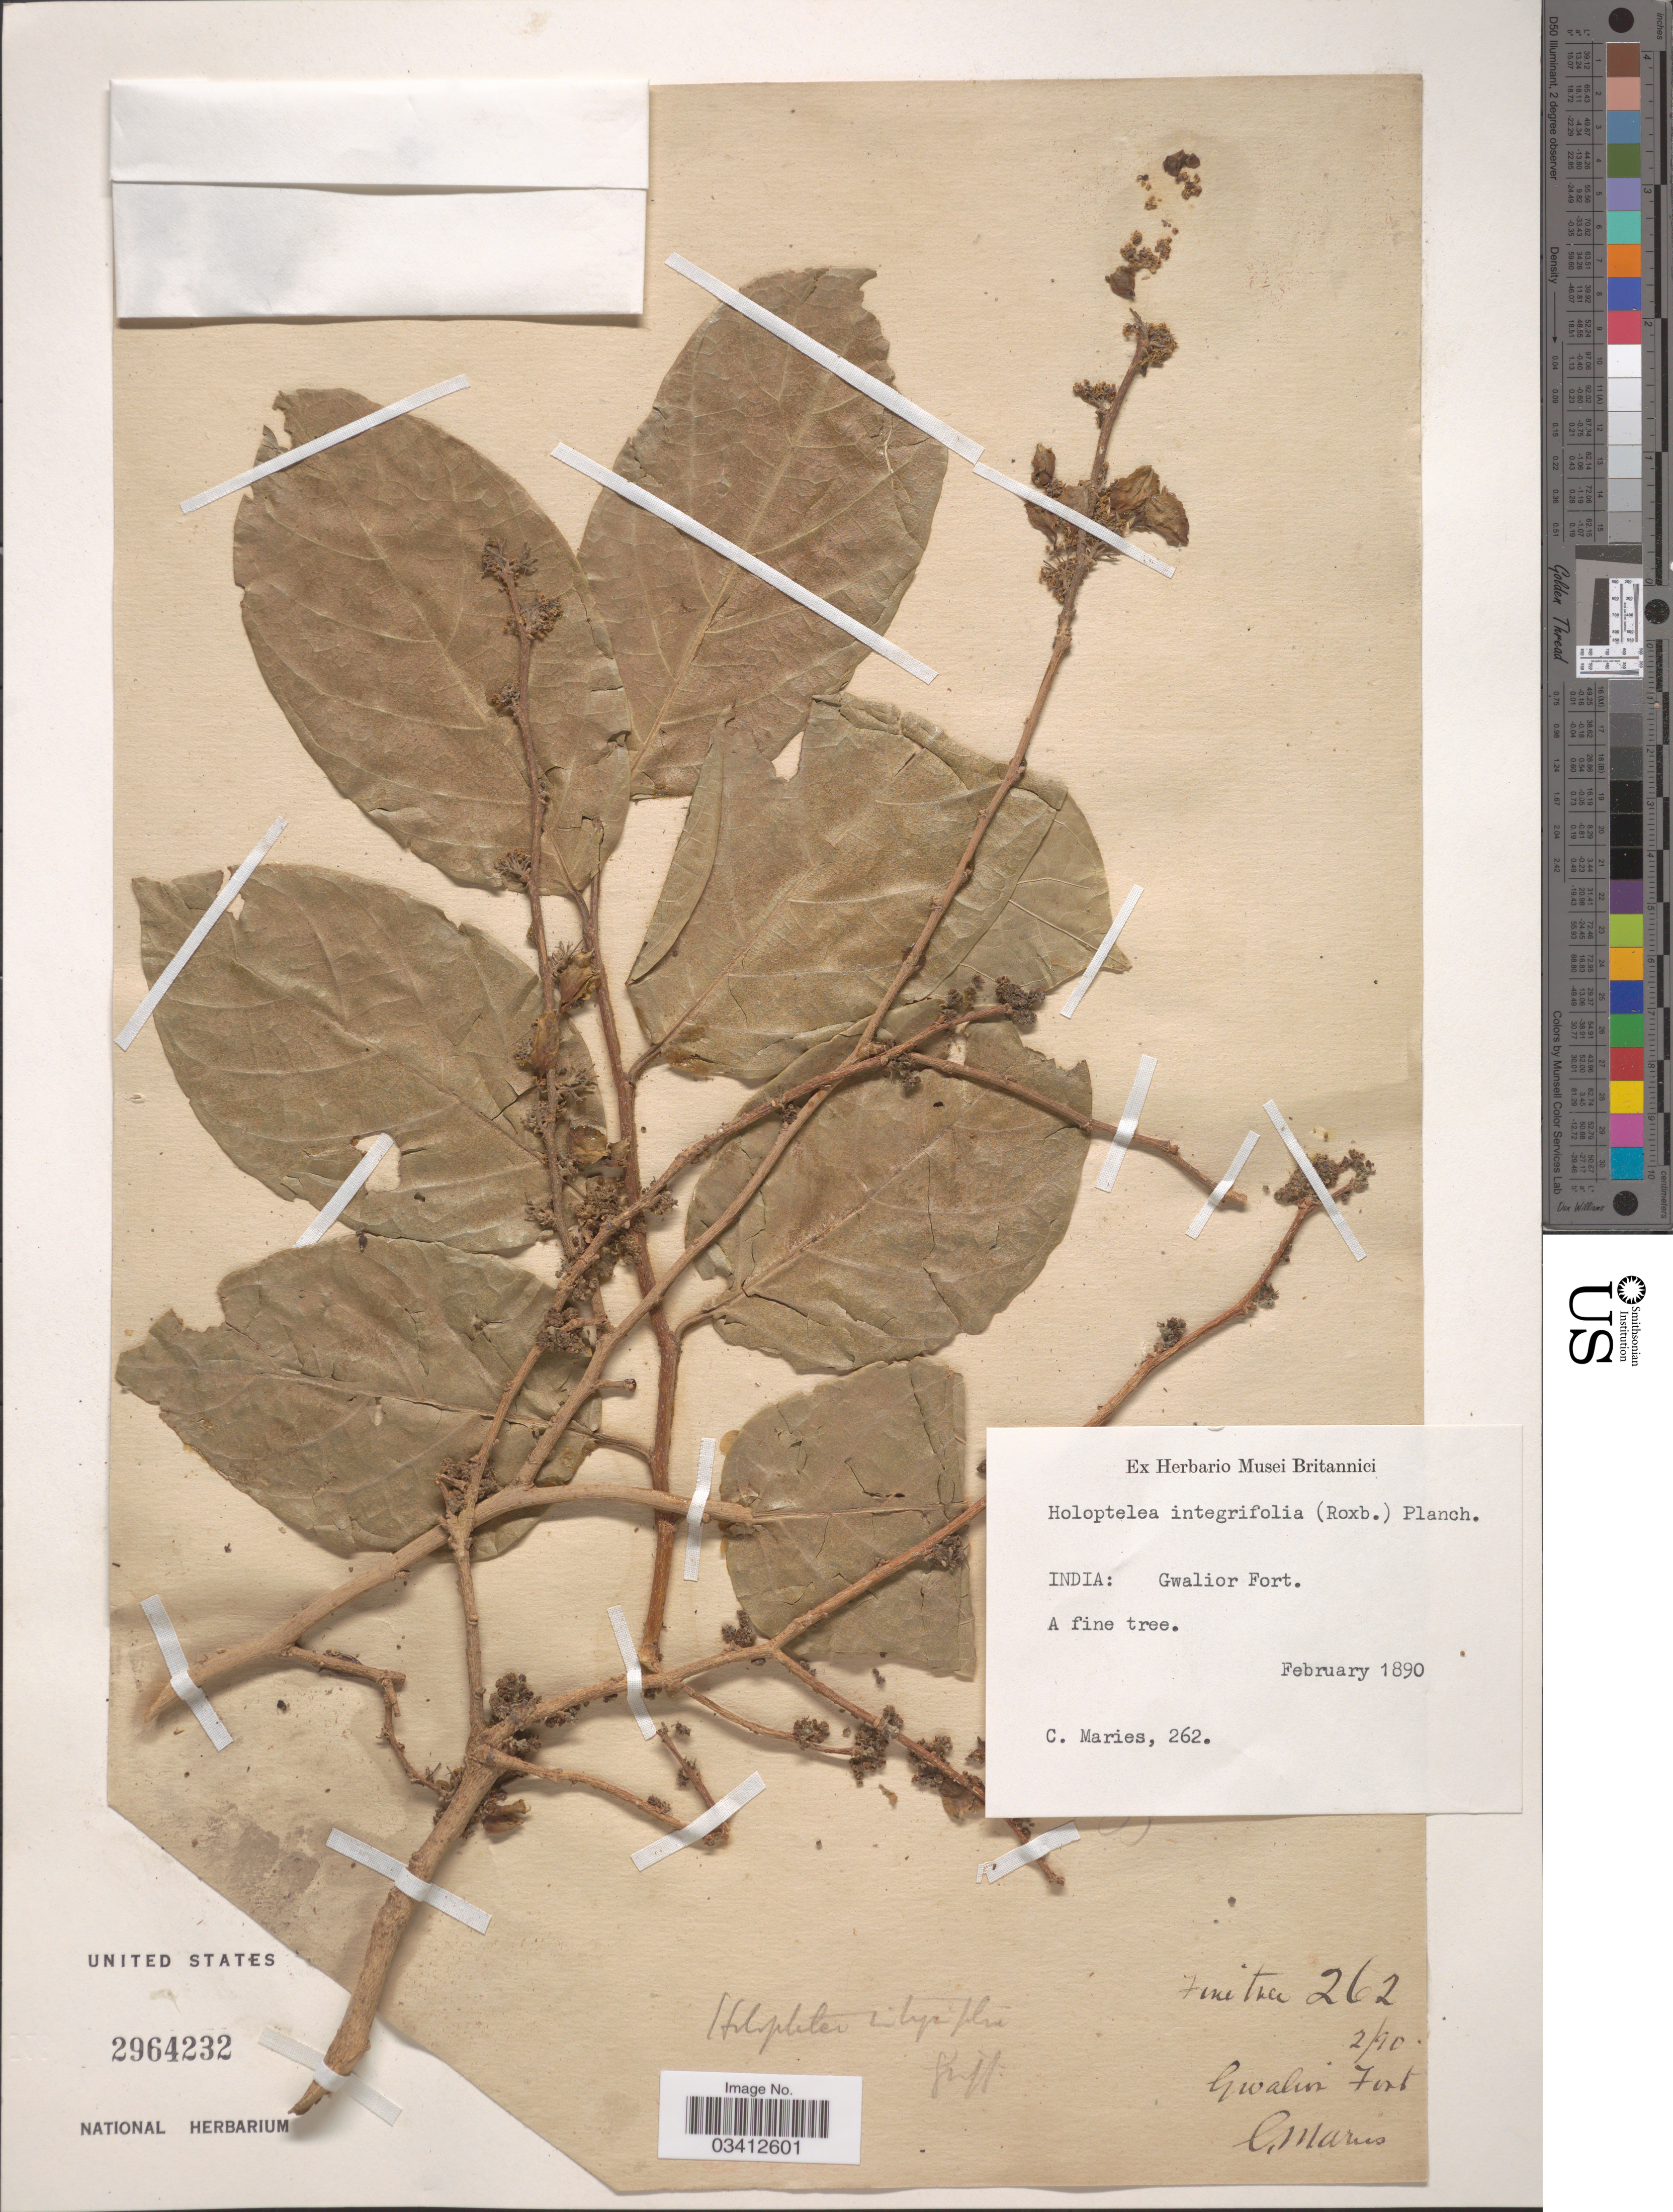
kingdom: Plantae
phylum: Tracheophyta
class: Magnoliopsida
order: Rosales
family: Ulmaceae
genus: Holoptelea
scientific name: Holoptelea integrifolia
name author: (Roxb.) Planch.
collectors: C. Maries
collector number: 262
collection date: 1890-02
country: India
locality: Gwalior Fort.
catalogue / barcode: US 2964232